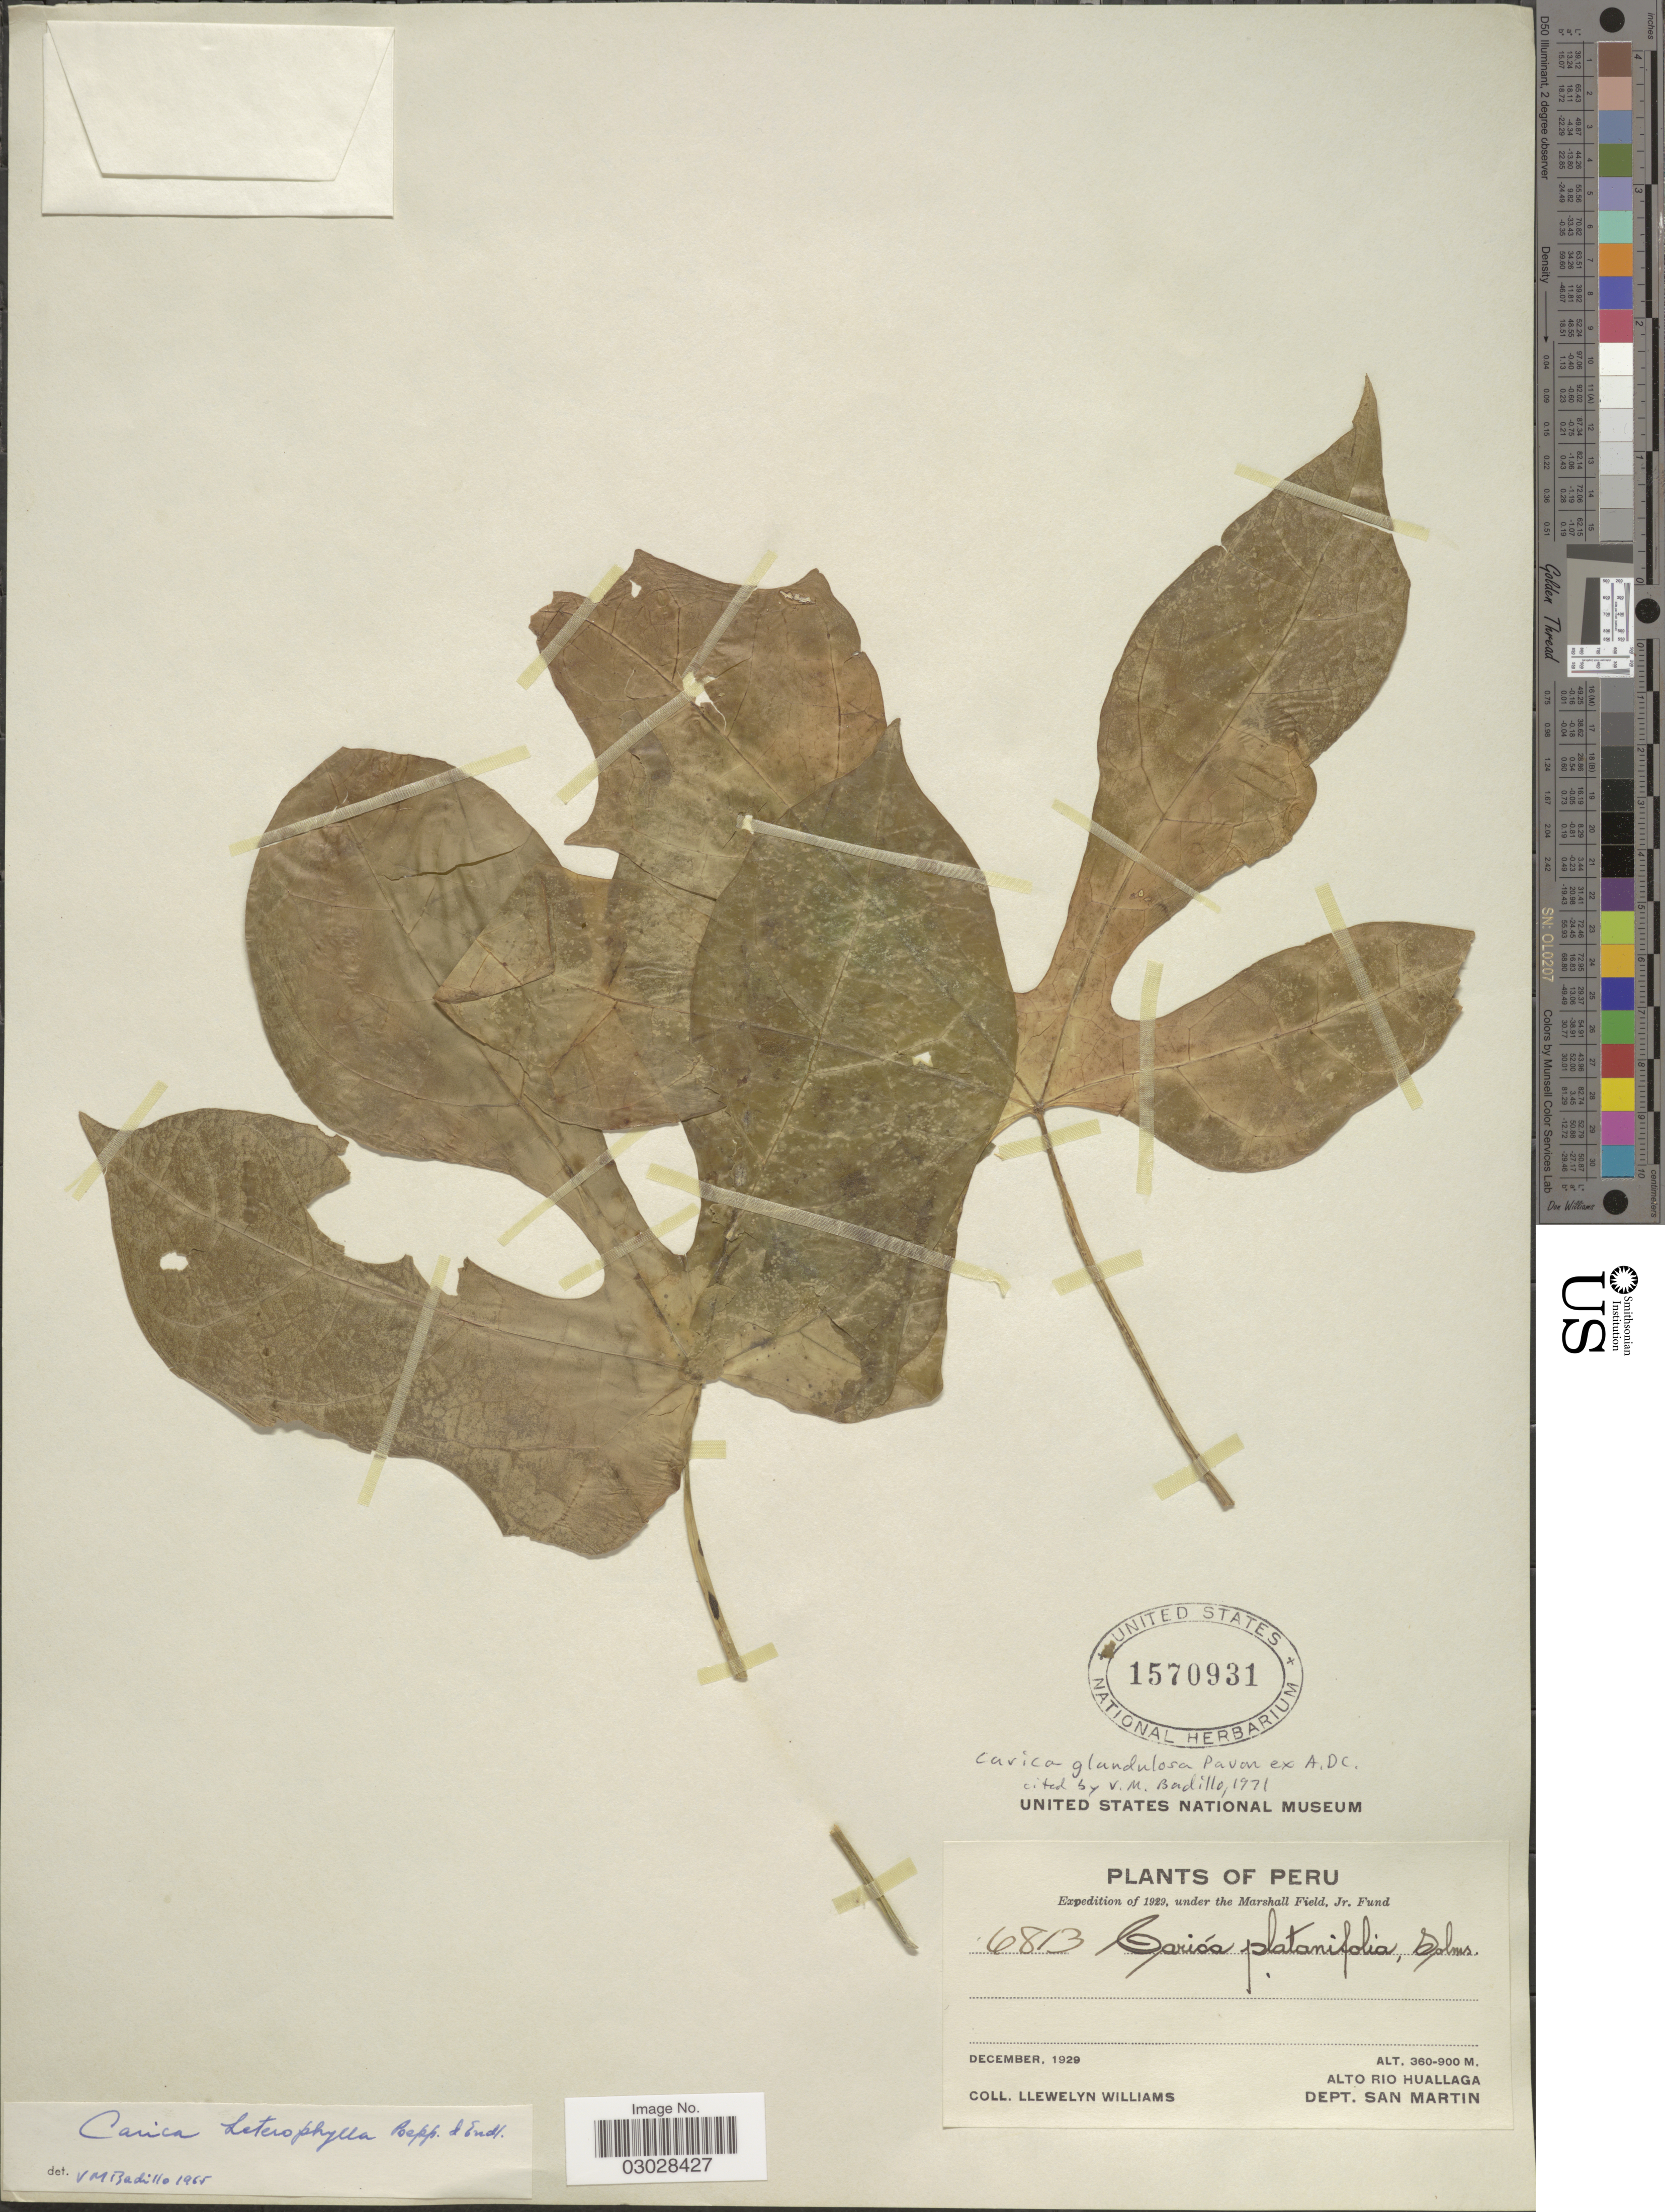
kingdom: Plantae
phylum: Tracheophyta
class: Magnoliopsida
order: Brassicales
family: Caricaceae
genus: Vasconcellea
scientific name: Vasconcellea glandulosa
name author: A. DC.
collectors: Ll. Williams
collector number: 6813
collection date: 1929-12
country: Peru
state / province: San Martín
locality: Alto Rio Huallaga, Dept. San Martin.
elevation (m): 360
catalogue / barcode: US 1570931